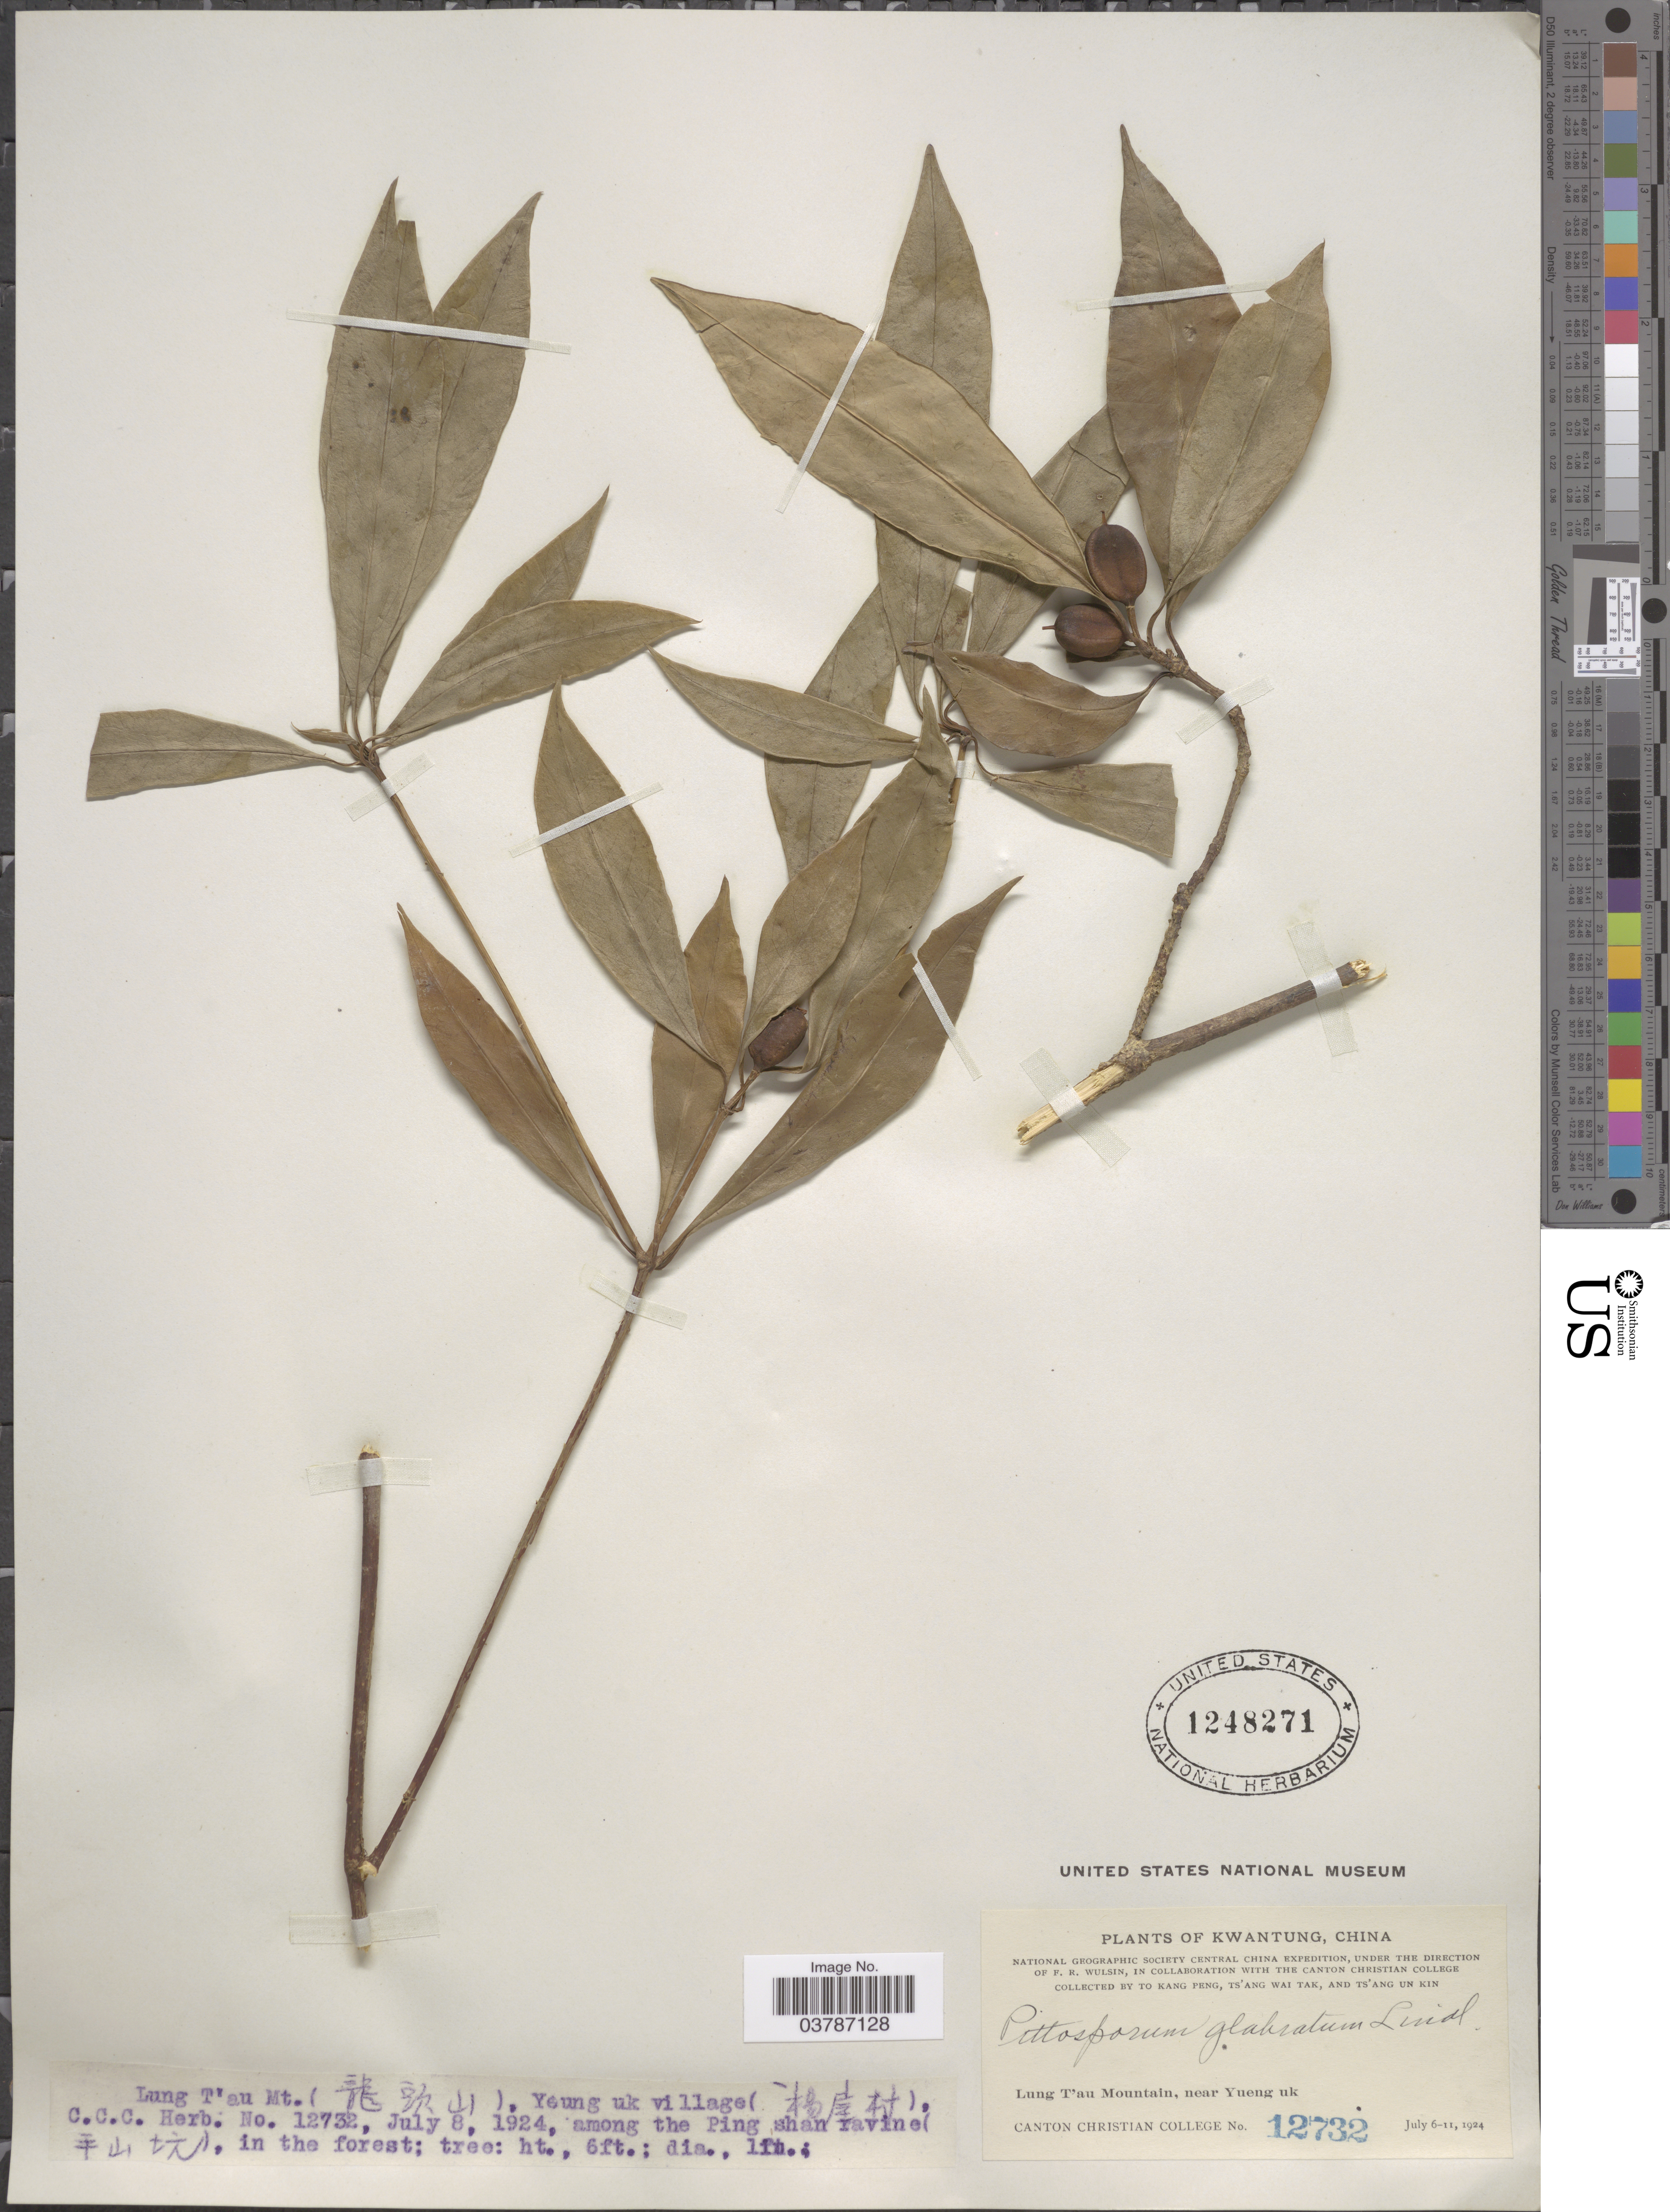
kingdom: Plantae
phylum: Tracheophyta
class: Magnoliopsida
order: Apiales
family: Pittosporaceae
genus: Pittosporum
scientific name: Pittosporum glabratum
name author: Lindl.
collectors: Kang Peng To, W. T. Tsang & Ts' Ang Un Kin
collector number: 12732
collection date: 1924-07-08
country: China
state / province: Guangdong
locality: Kwangtung. Lung T'au Mountain (X), Yueng uk village (X), among the Ping shan ravine (X). Near Yueng uk.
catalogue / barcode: US 1248271